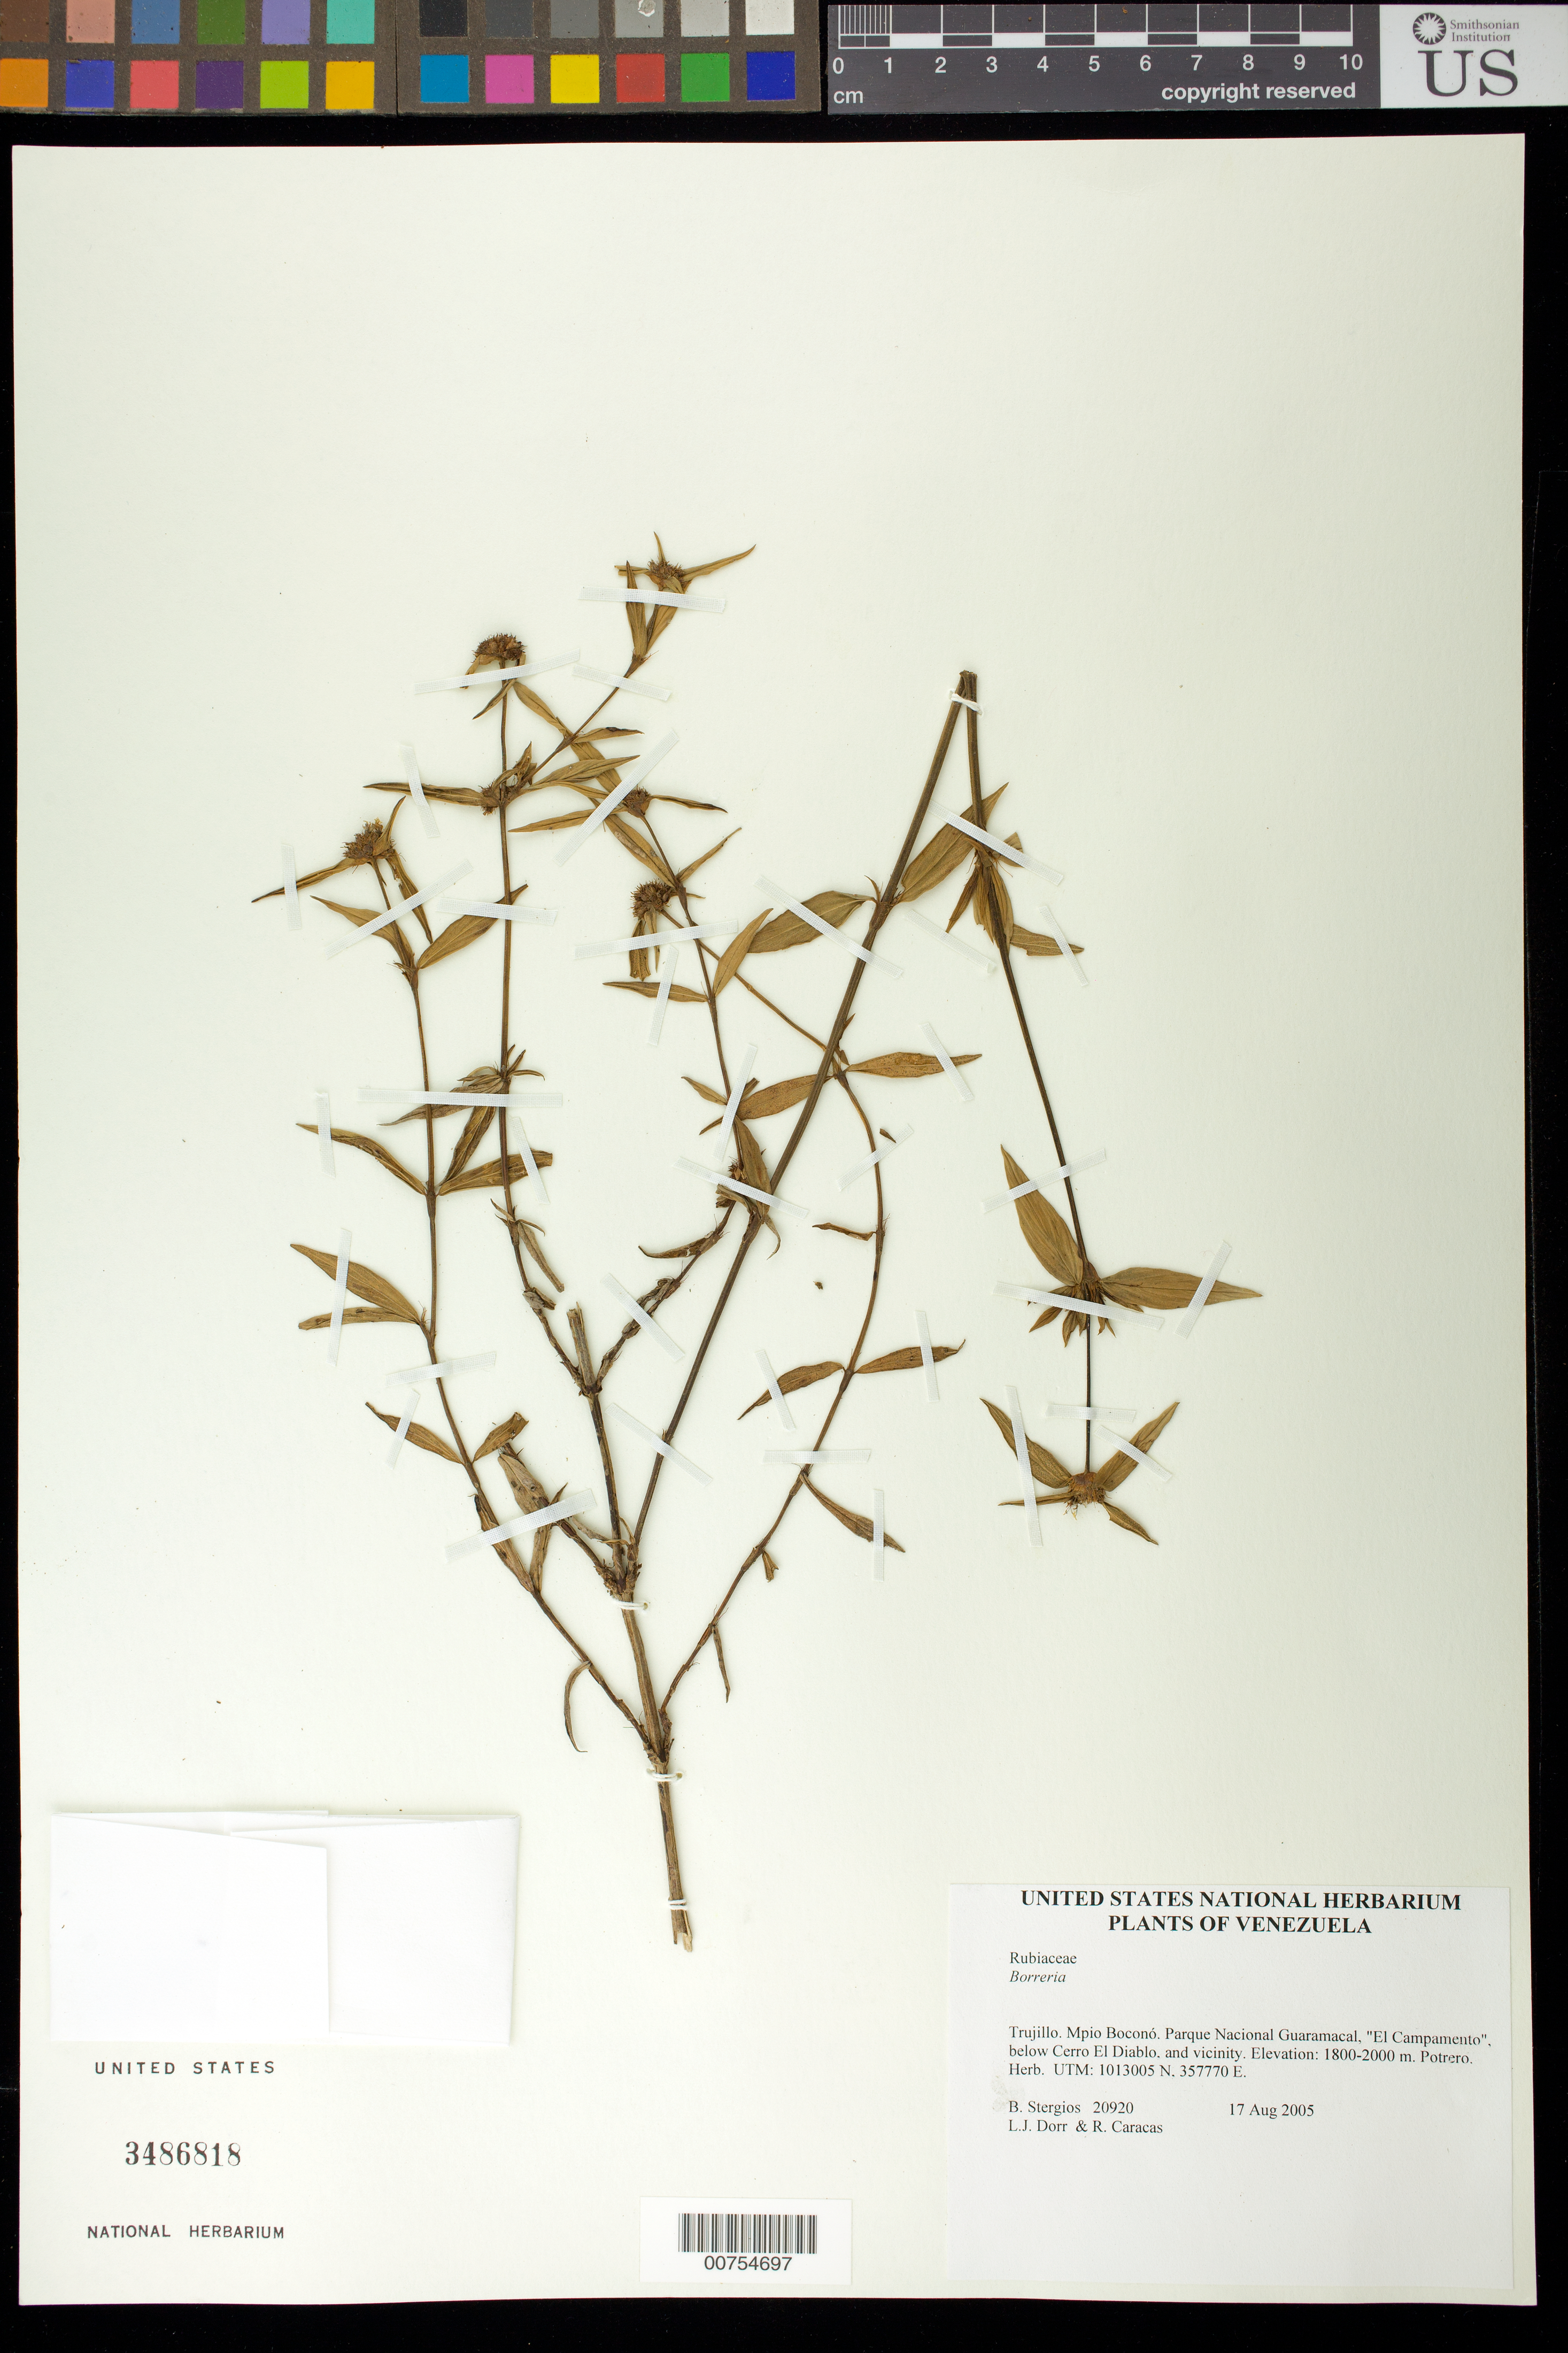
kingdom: Plantae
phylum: Tracheophyta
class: Magnoliopsida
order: Gentianales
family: Rubiaceae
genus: Borreria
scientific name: Borreria sp.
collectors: B. G. Stergios, L. J. Dorr & R. Caracas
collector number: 20920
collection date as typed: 17 Aug 2005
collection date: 2005-08-17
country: Venezuela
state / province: Trujillo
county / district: Boconó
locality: Parque Nacional Guaramacal, "El Campamento", below Cerro El Diablo, and vicinity.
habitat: Potrero.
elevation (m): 1800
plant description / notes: PORT, US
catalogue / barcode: US 3486818